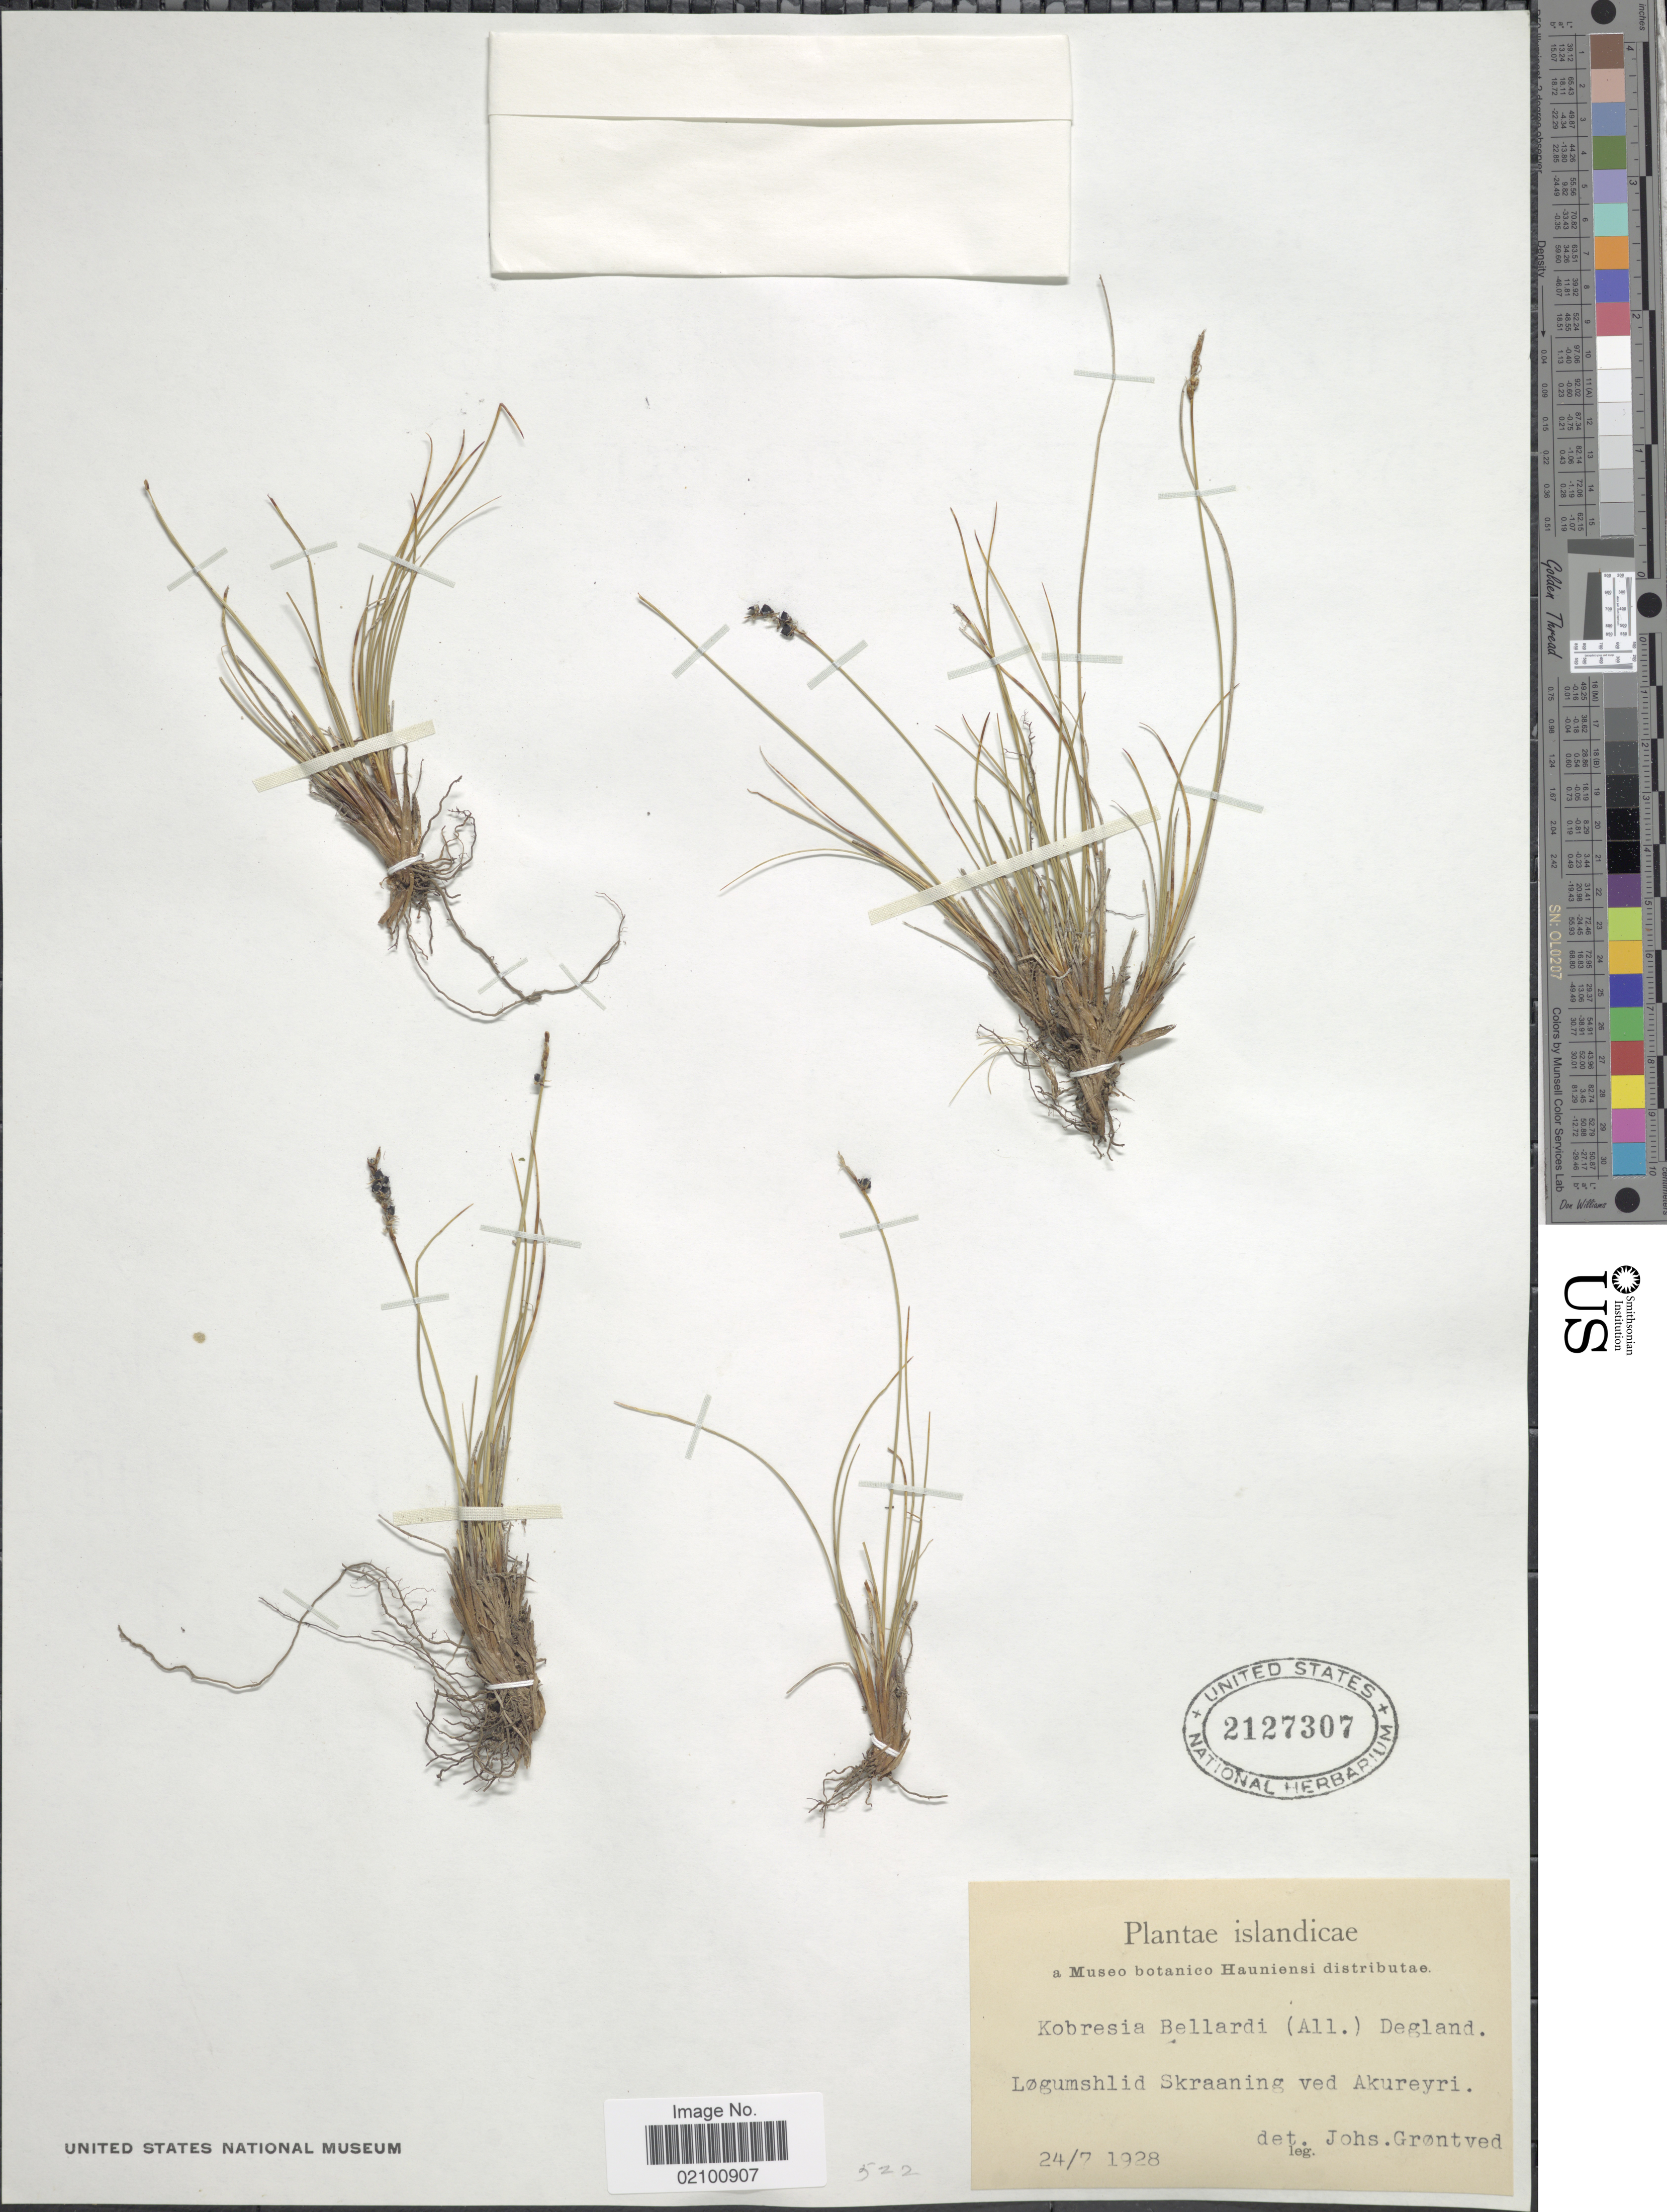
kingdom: Plantae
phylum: Tracheophyta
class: Liliopsida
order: Poales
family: Cyperaceae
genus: Carex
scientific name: Carex myosuroides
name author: Vill.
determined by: Strong, M. T., (US), Smithsonian Institution - National Museum of Natural History (UNITED STATES)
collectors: Museo Botanico Hauniense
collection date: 1928-07-24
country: Iceland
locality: Islandicae, Logumshlid Skraaning ved Akureyri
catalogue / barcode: US 2127307